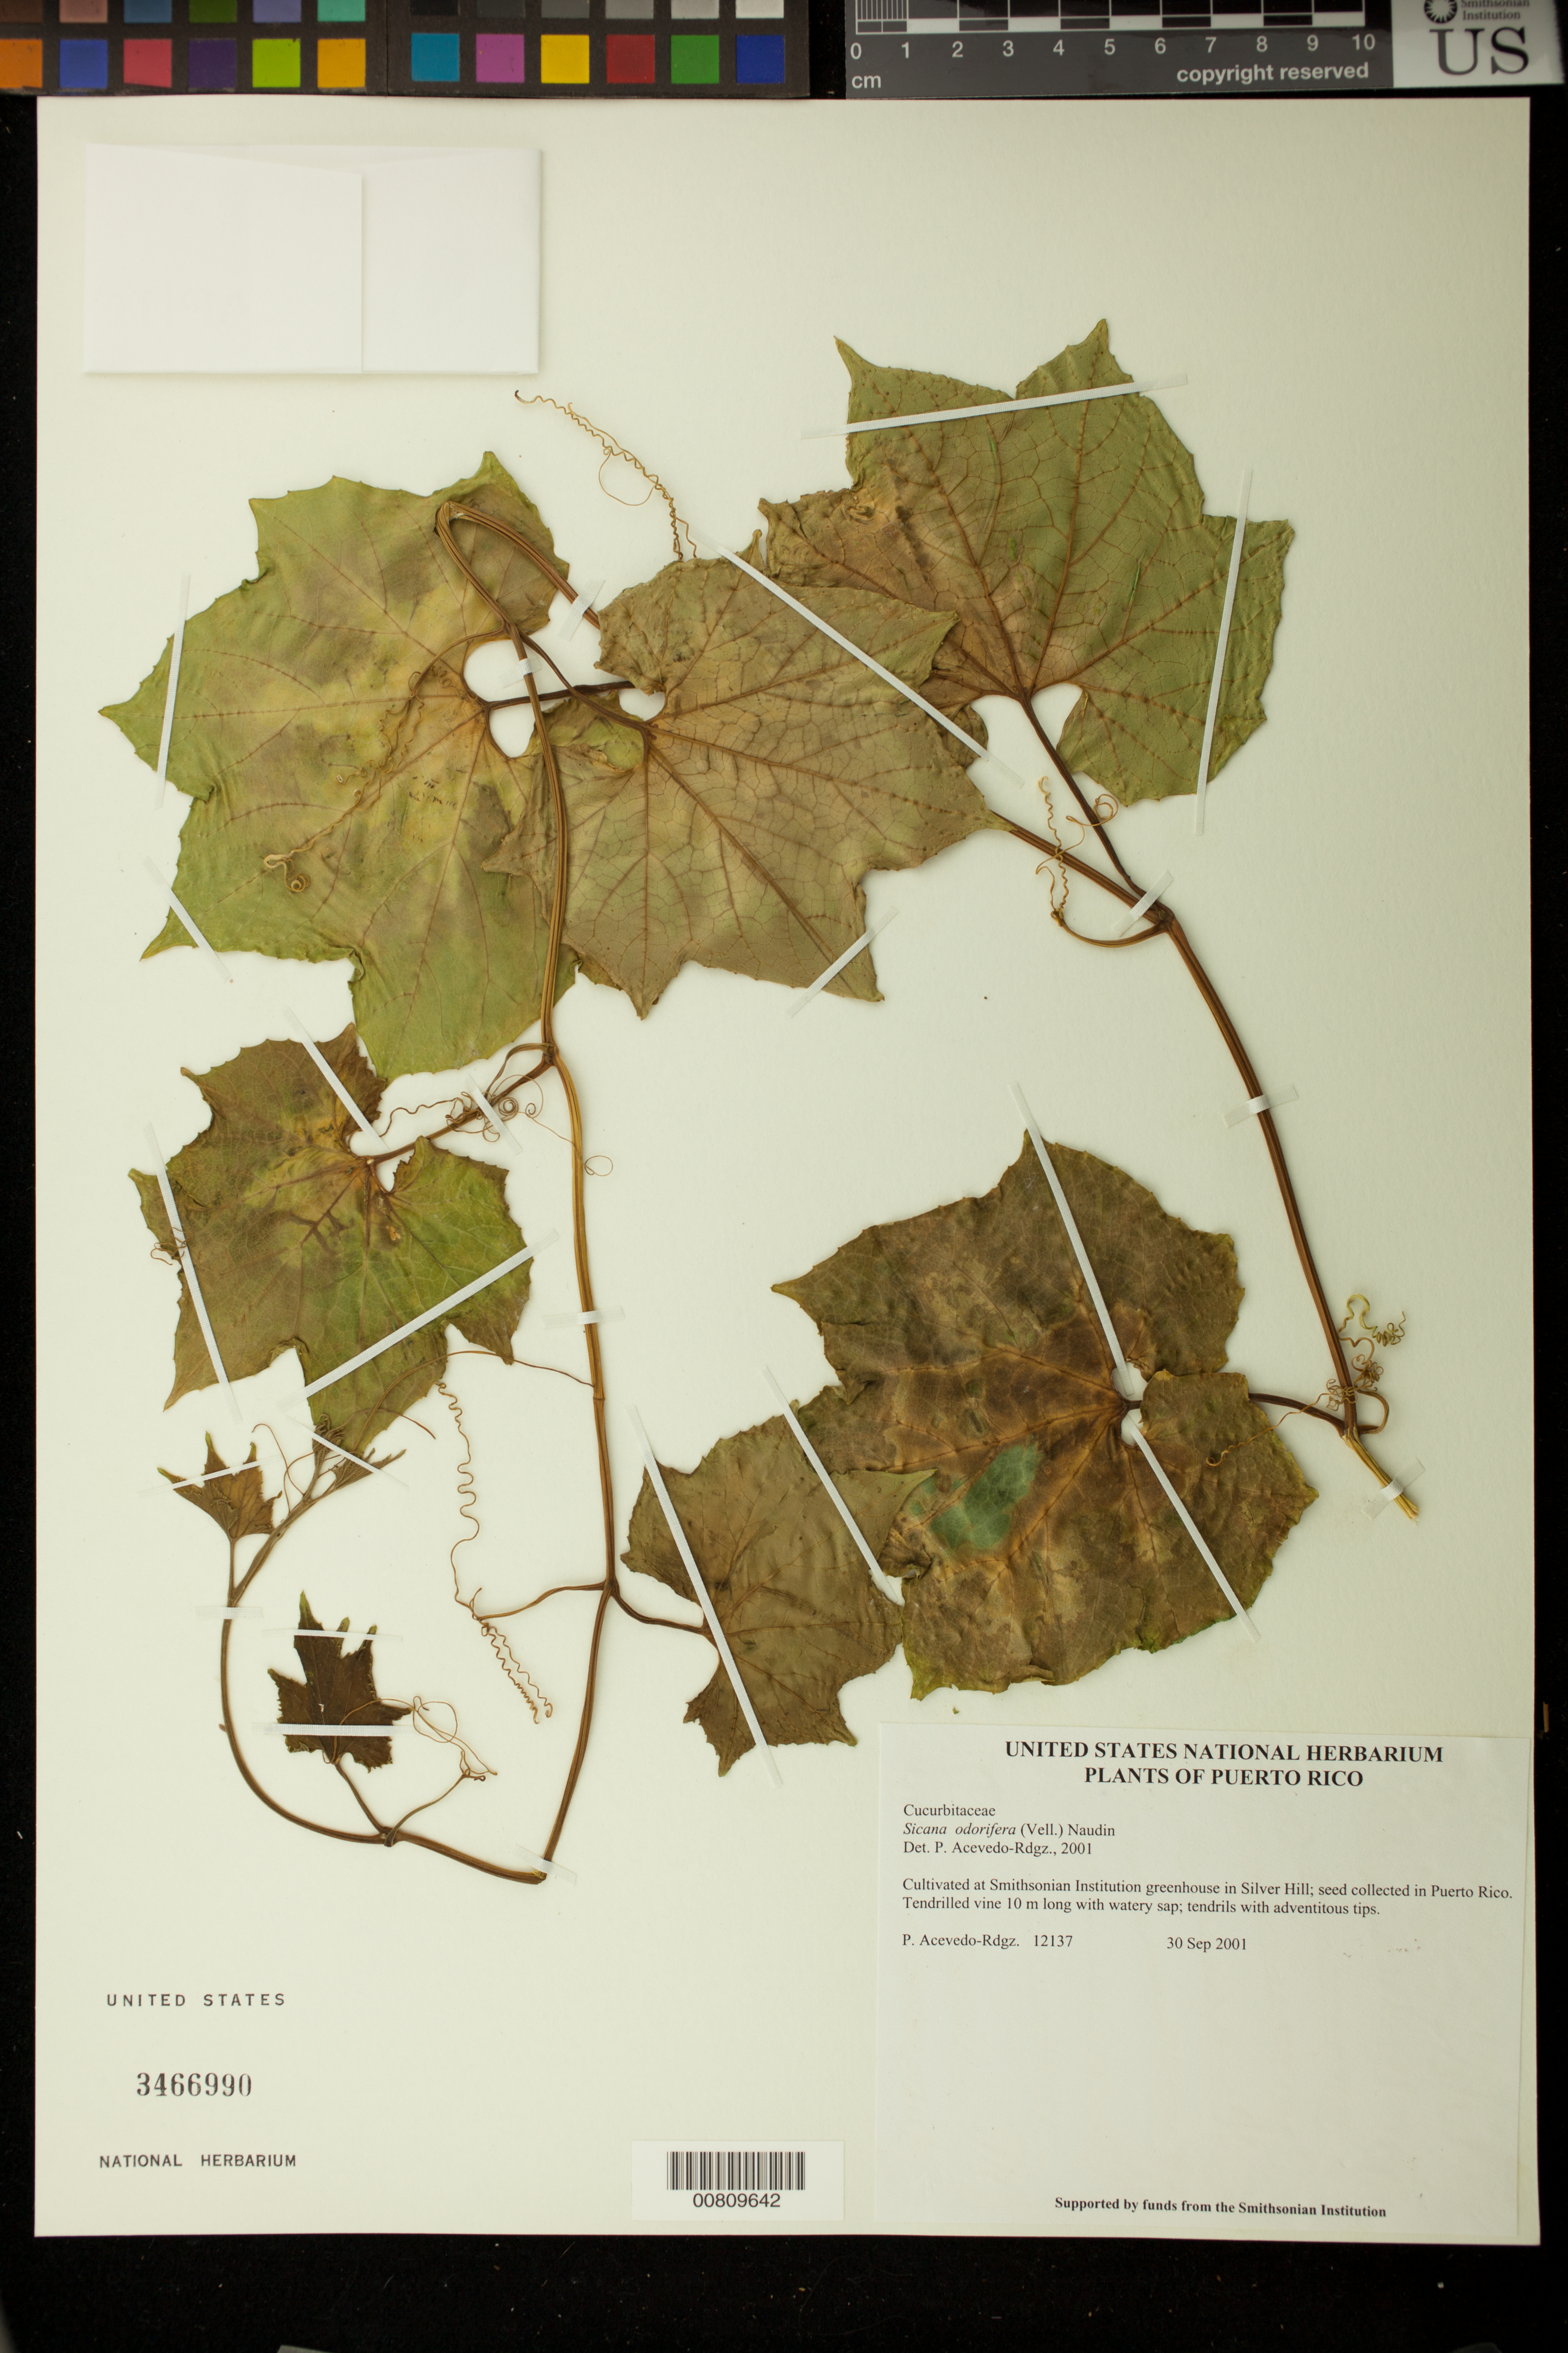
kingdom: Plantae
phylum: Tracheophyta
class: Magnoliopsida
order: Cucurbitales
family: Cucurbitaceae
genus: Sicana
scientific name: Sicana odorifera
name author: (Vell.) Naudin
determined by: Acevedo-Rodríguez, P., (BOT), Smithsonian Institution - National Museum of Natural History (UNITED STATES)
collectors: P. Acevedo-Rodr.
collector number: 12137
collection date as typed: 30 Sep 2001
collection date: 2001-09-30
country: Puerto Rico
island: Puerto Rico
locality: Cultivated at Smithsonian Institution greenhouse in Silver Hill; seed collected in Puerto Rico.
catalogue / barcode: US 3466990